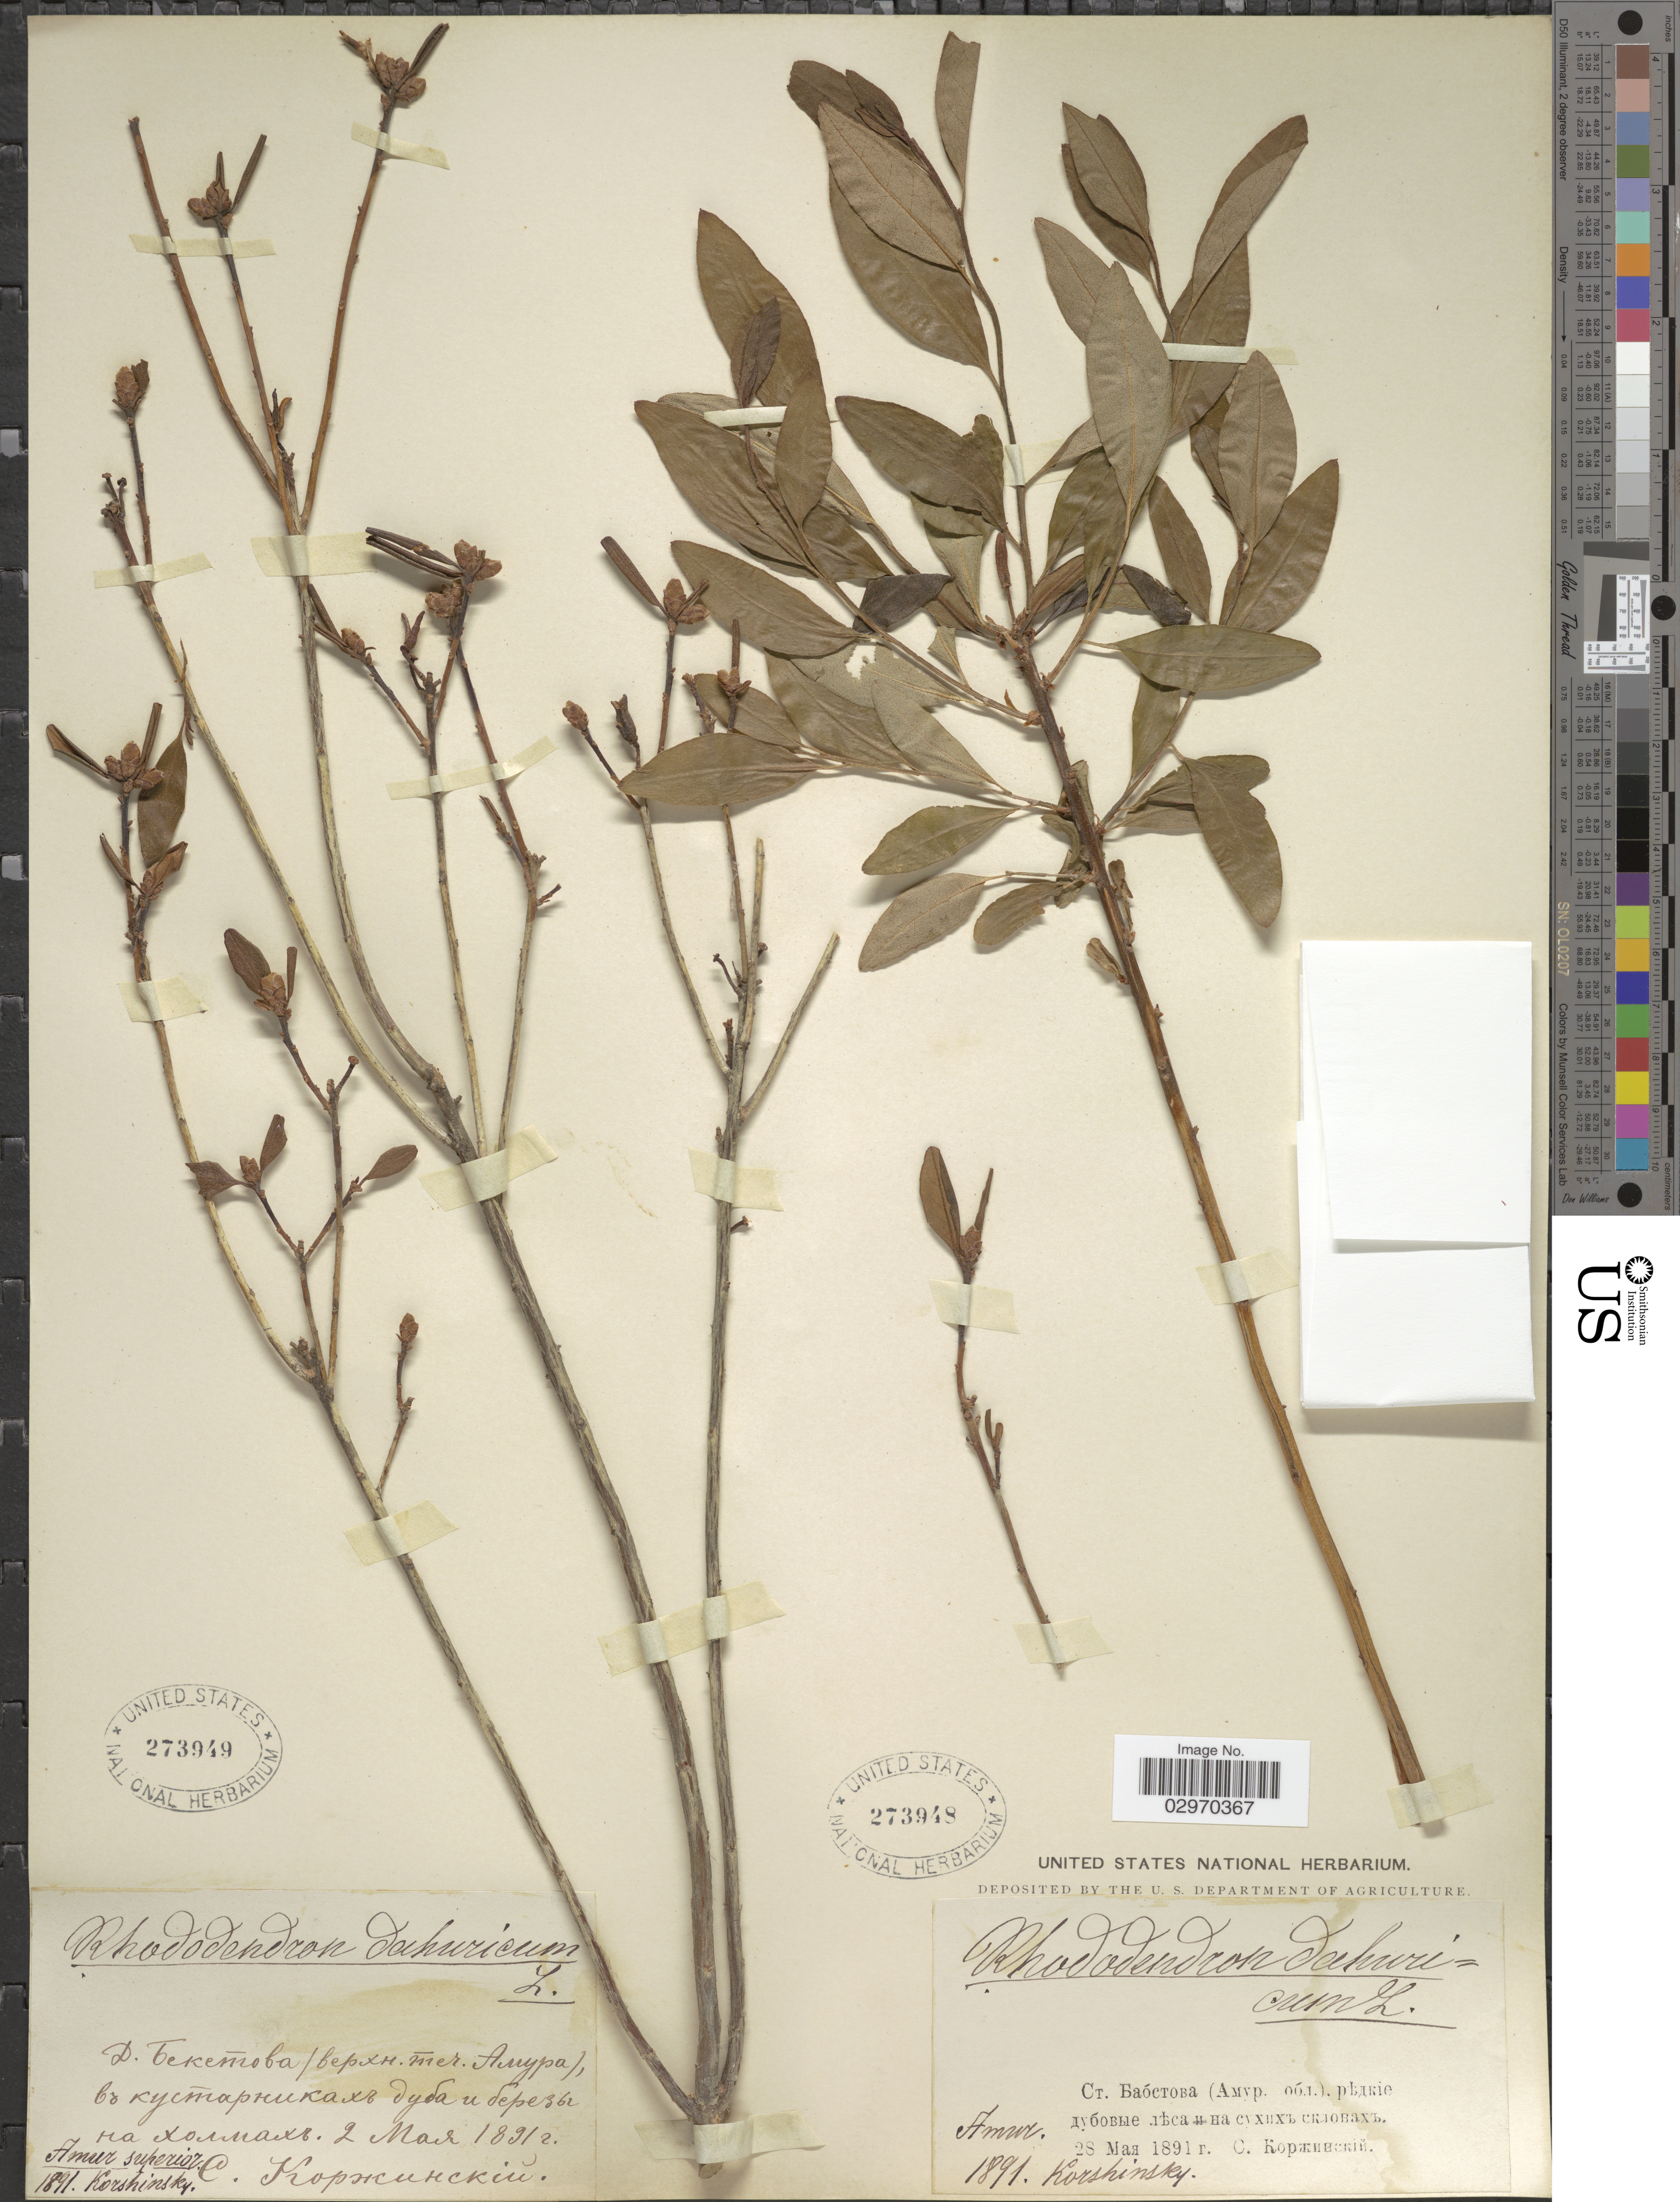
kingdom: Plantae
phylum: Tracheophyta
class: Magnoliopsida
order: Ericales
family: Ericaceae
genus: Rhododendron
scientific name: Rhododendron dauricum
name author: L.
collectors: Korshinsky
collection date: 1891-05-02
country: Russian Federation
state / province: Amur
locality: Amur superior. Village Beketovo.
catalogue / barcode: US 273949